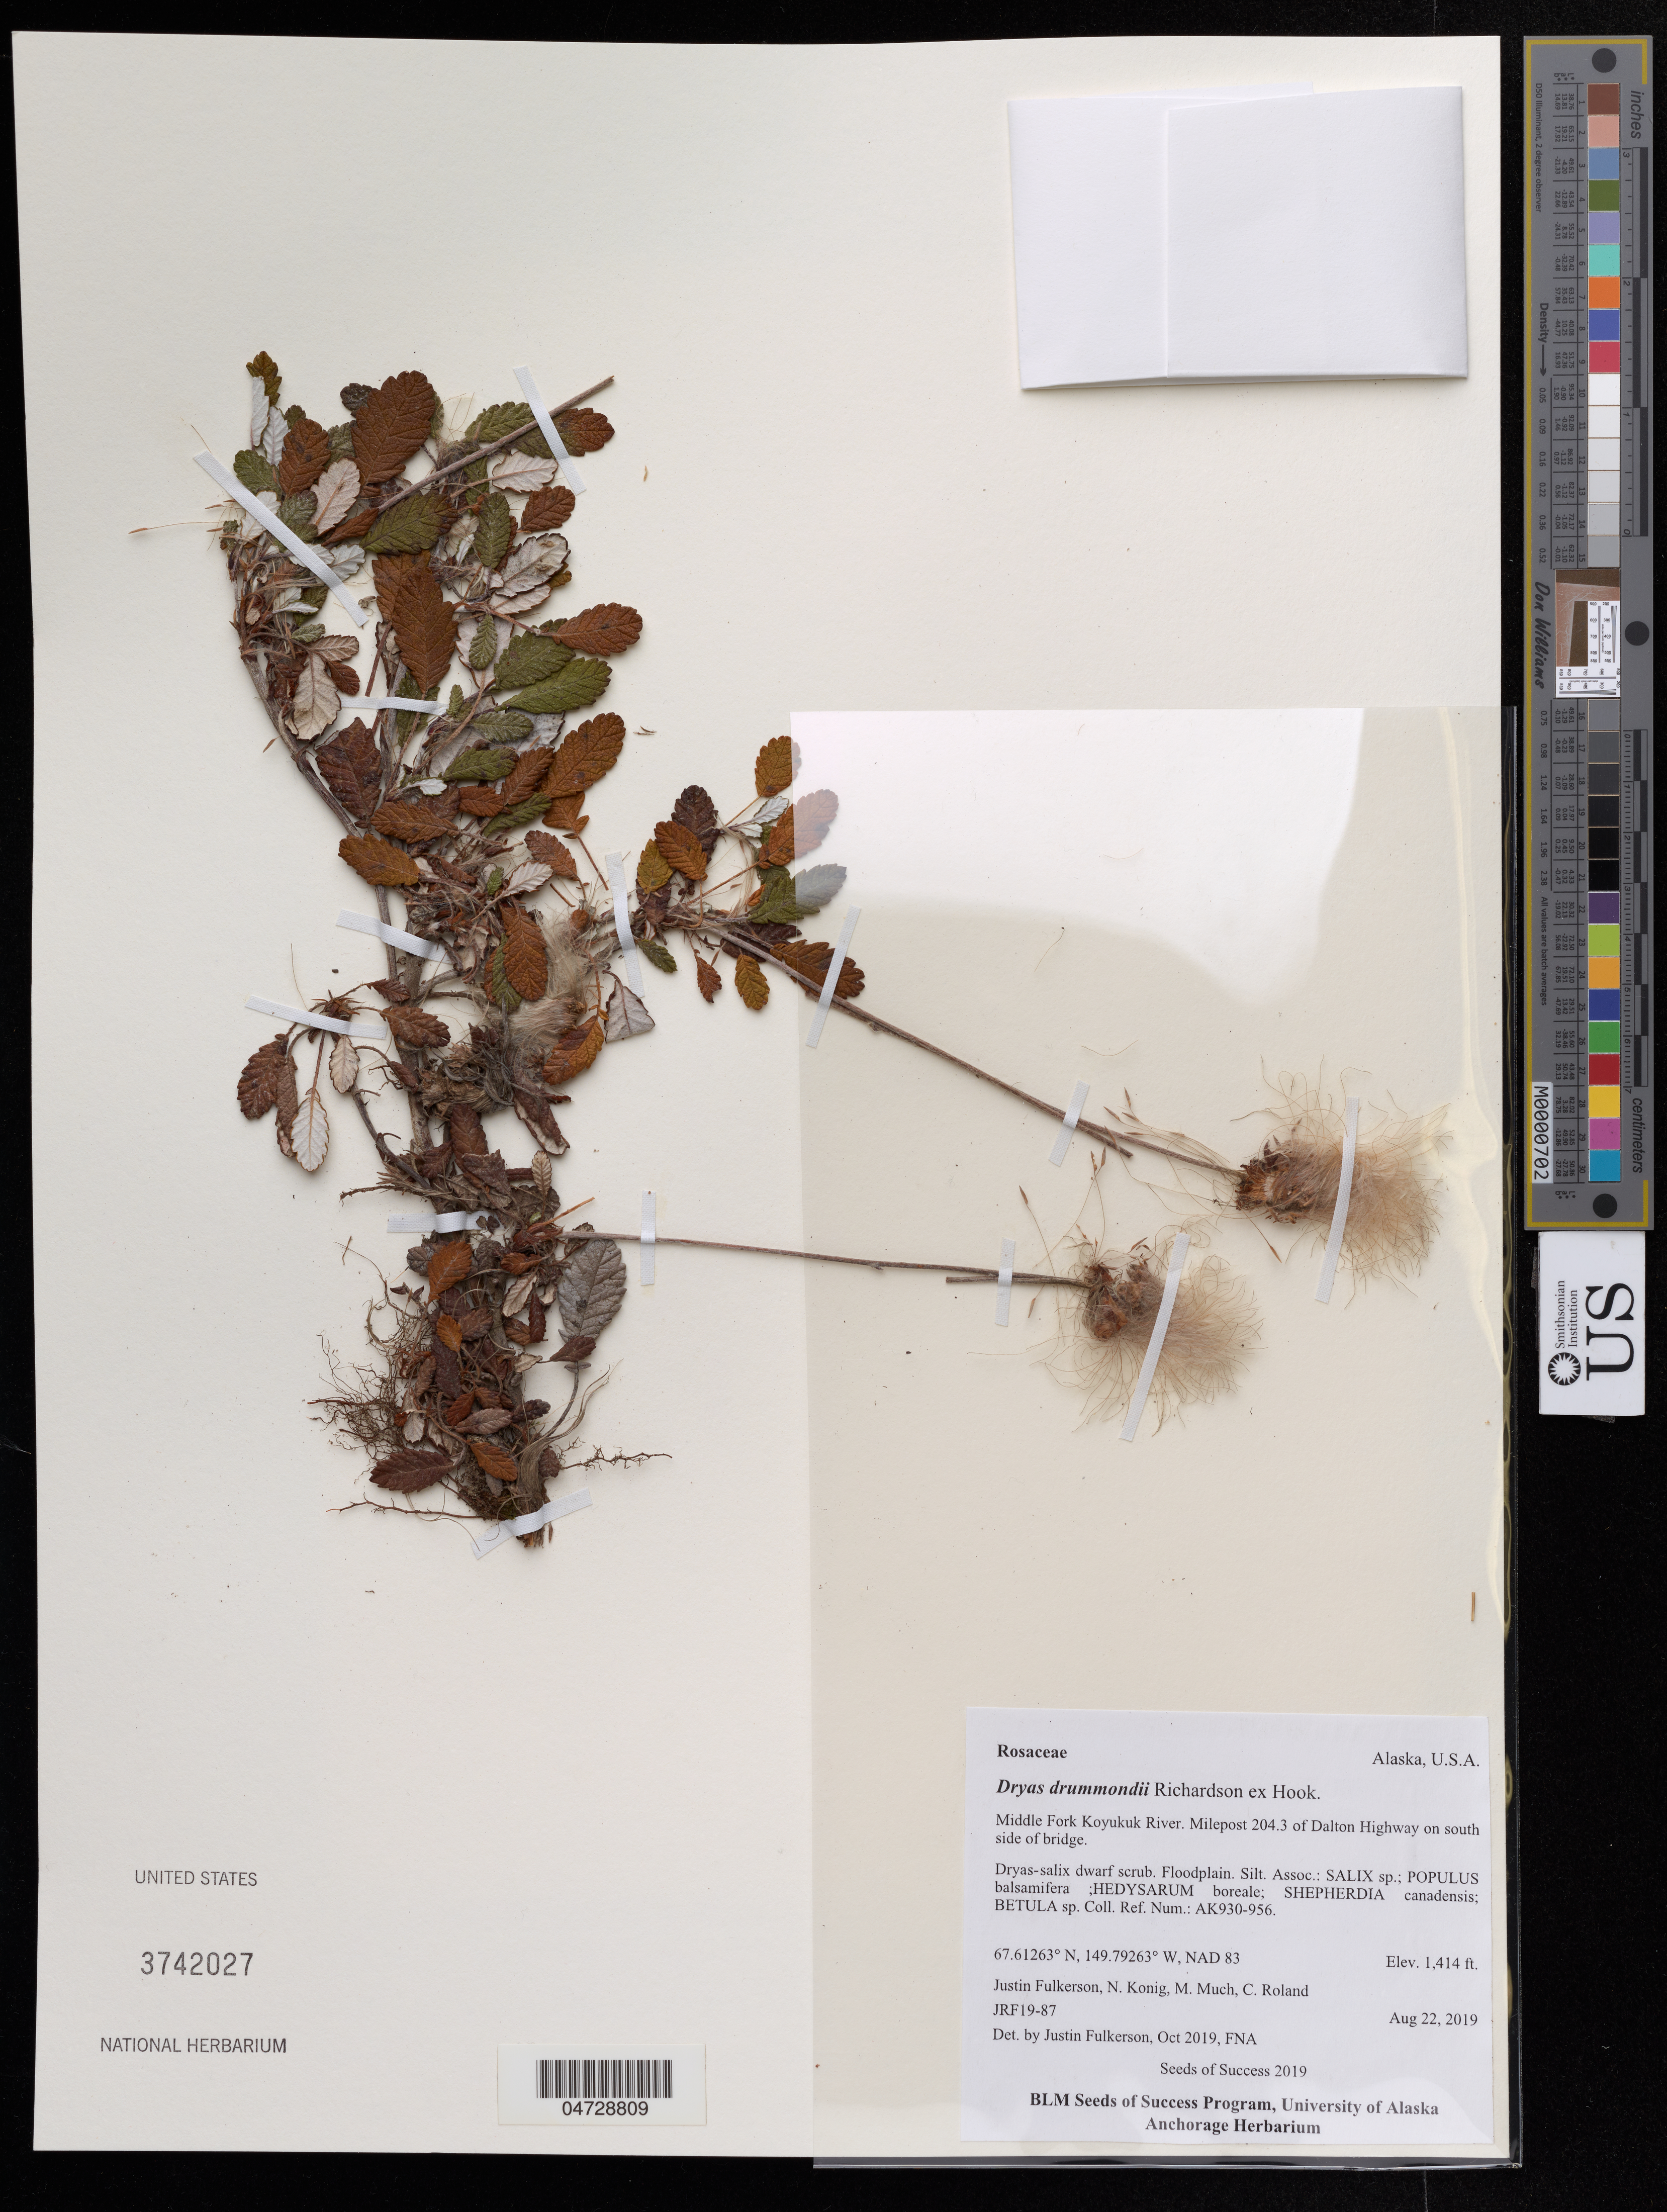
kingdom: Plantae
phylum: Tracheophyta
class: Magnoliopsida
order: Rosales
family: Rosaceae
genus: Dryas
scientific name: Dryas drummondii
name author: Hook. & Richardson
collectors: J. Fulkerson, N. Konig & C. Roland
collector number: AK930-956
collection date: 2019-08-22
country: United States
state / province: Alaska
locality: Middle Fork Koyukuk River. Milepost 204.3 of Dalton Highway on south side of bridge.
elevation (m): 431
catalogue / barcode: US 3742027